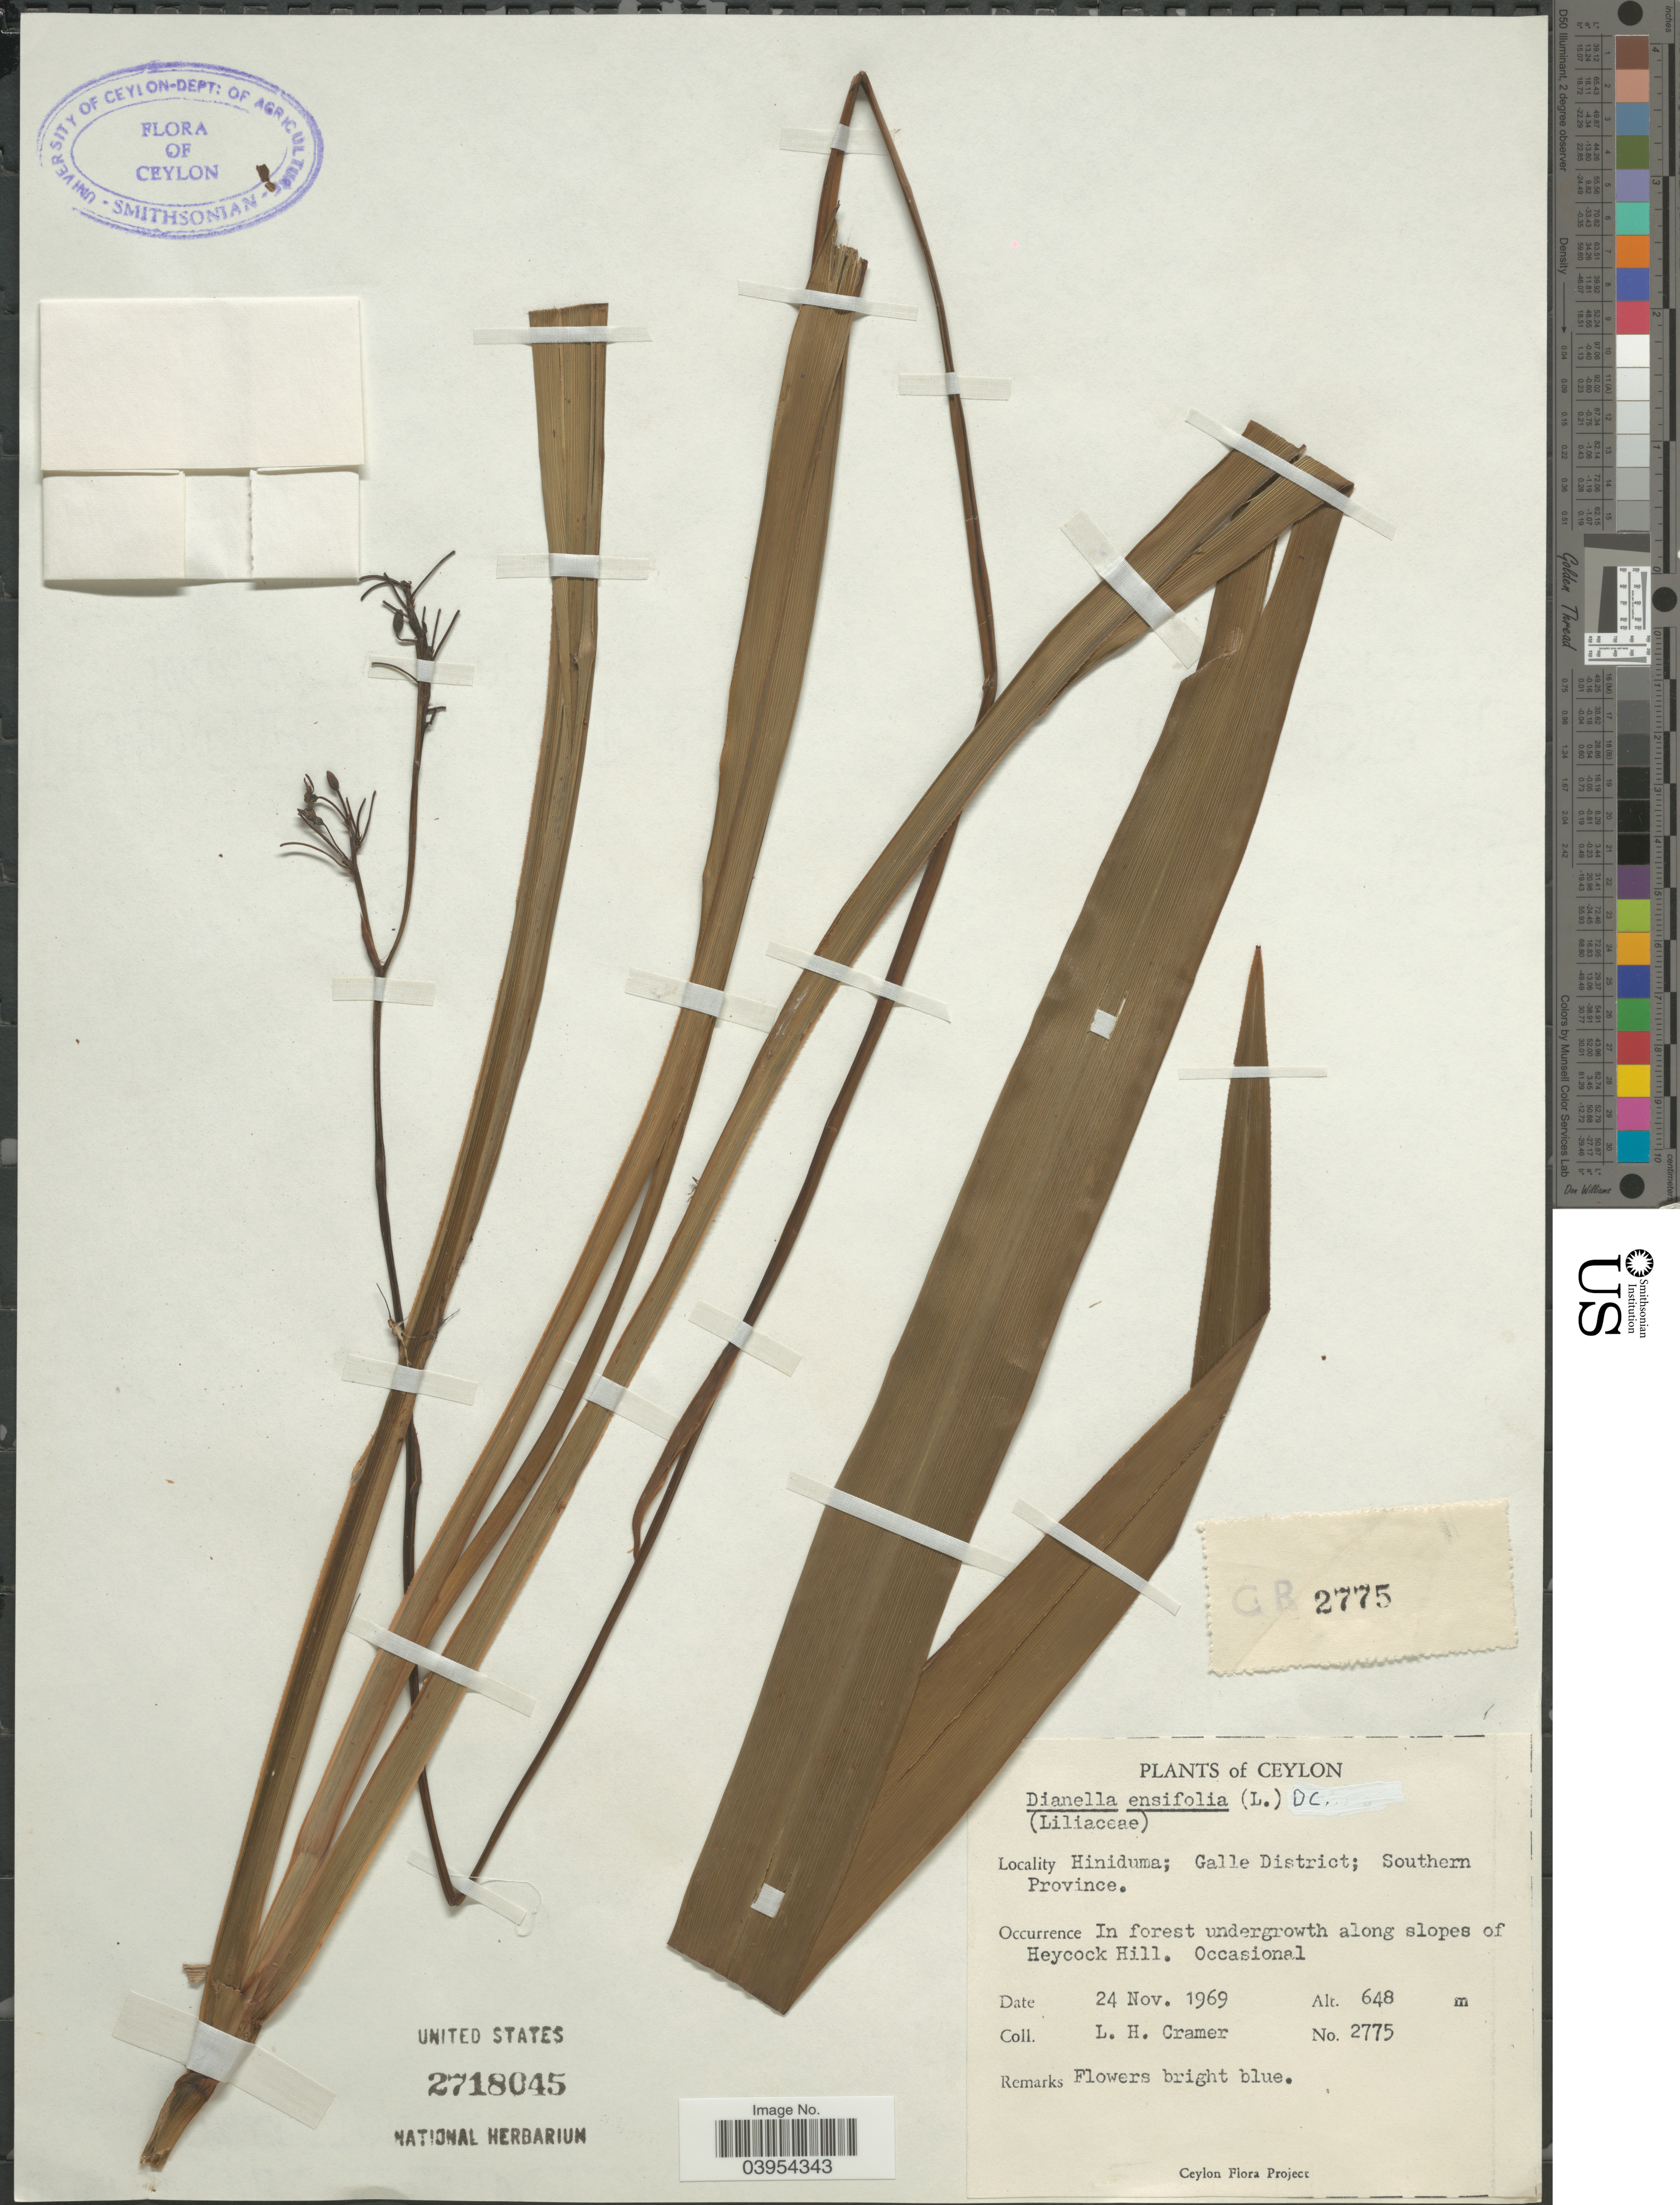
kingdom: Plantae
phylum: Tracheophyta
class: Liliopsida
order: Asparagales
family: Asphodelaceae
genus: Dianella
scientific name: Dianella ensifolia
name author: (L.) DC.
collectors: L. H. Cramer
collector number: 2775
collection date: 1969-11-24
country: Sri Lanka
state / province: Southern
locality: Ceylon. Hiniduma; Galle District. In forest undergrowth along slopes of Heycock Hill.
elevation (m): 648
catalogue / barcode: US 2718045